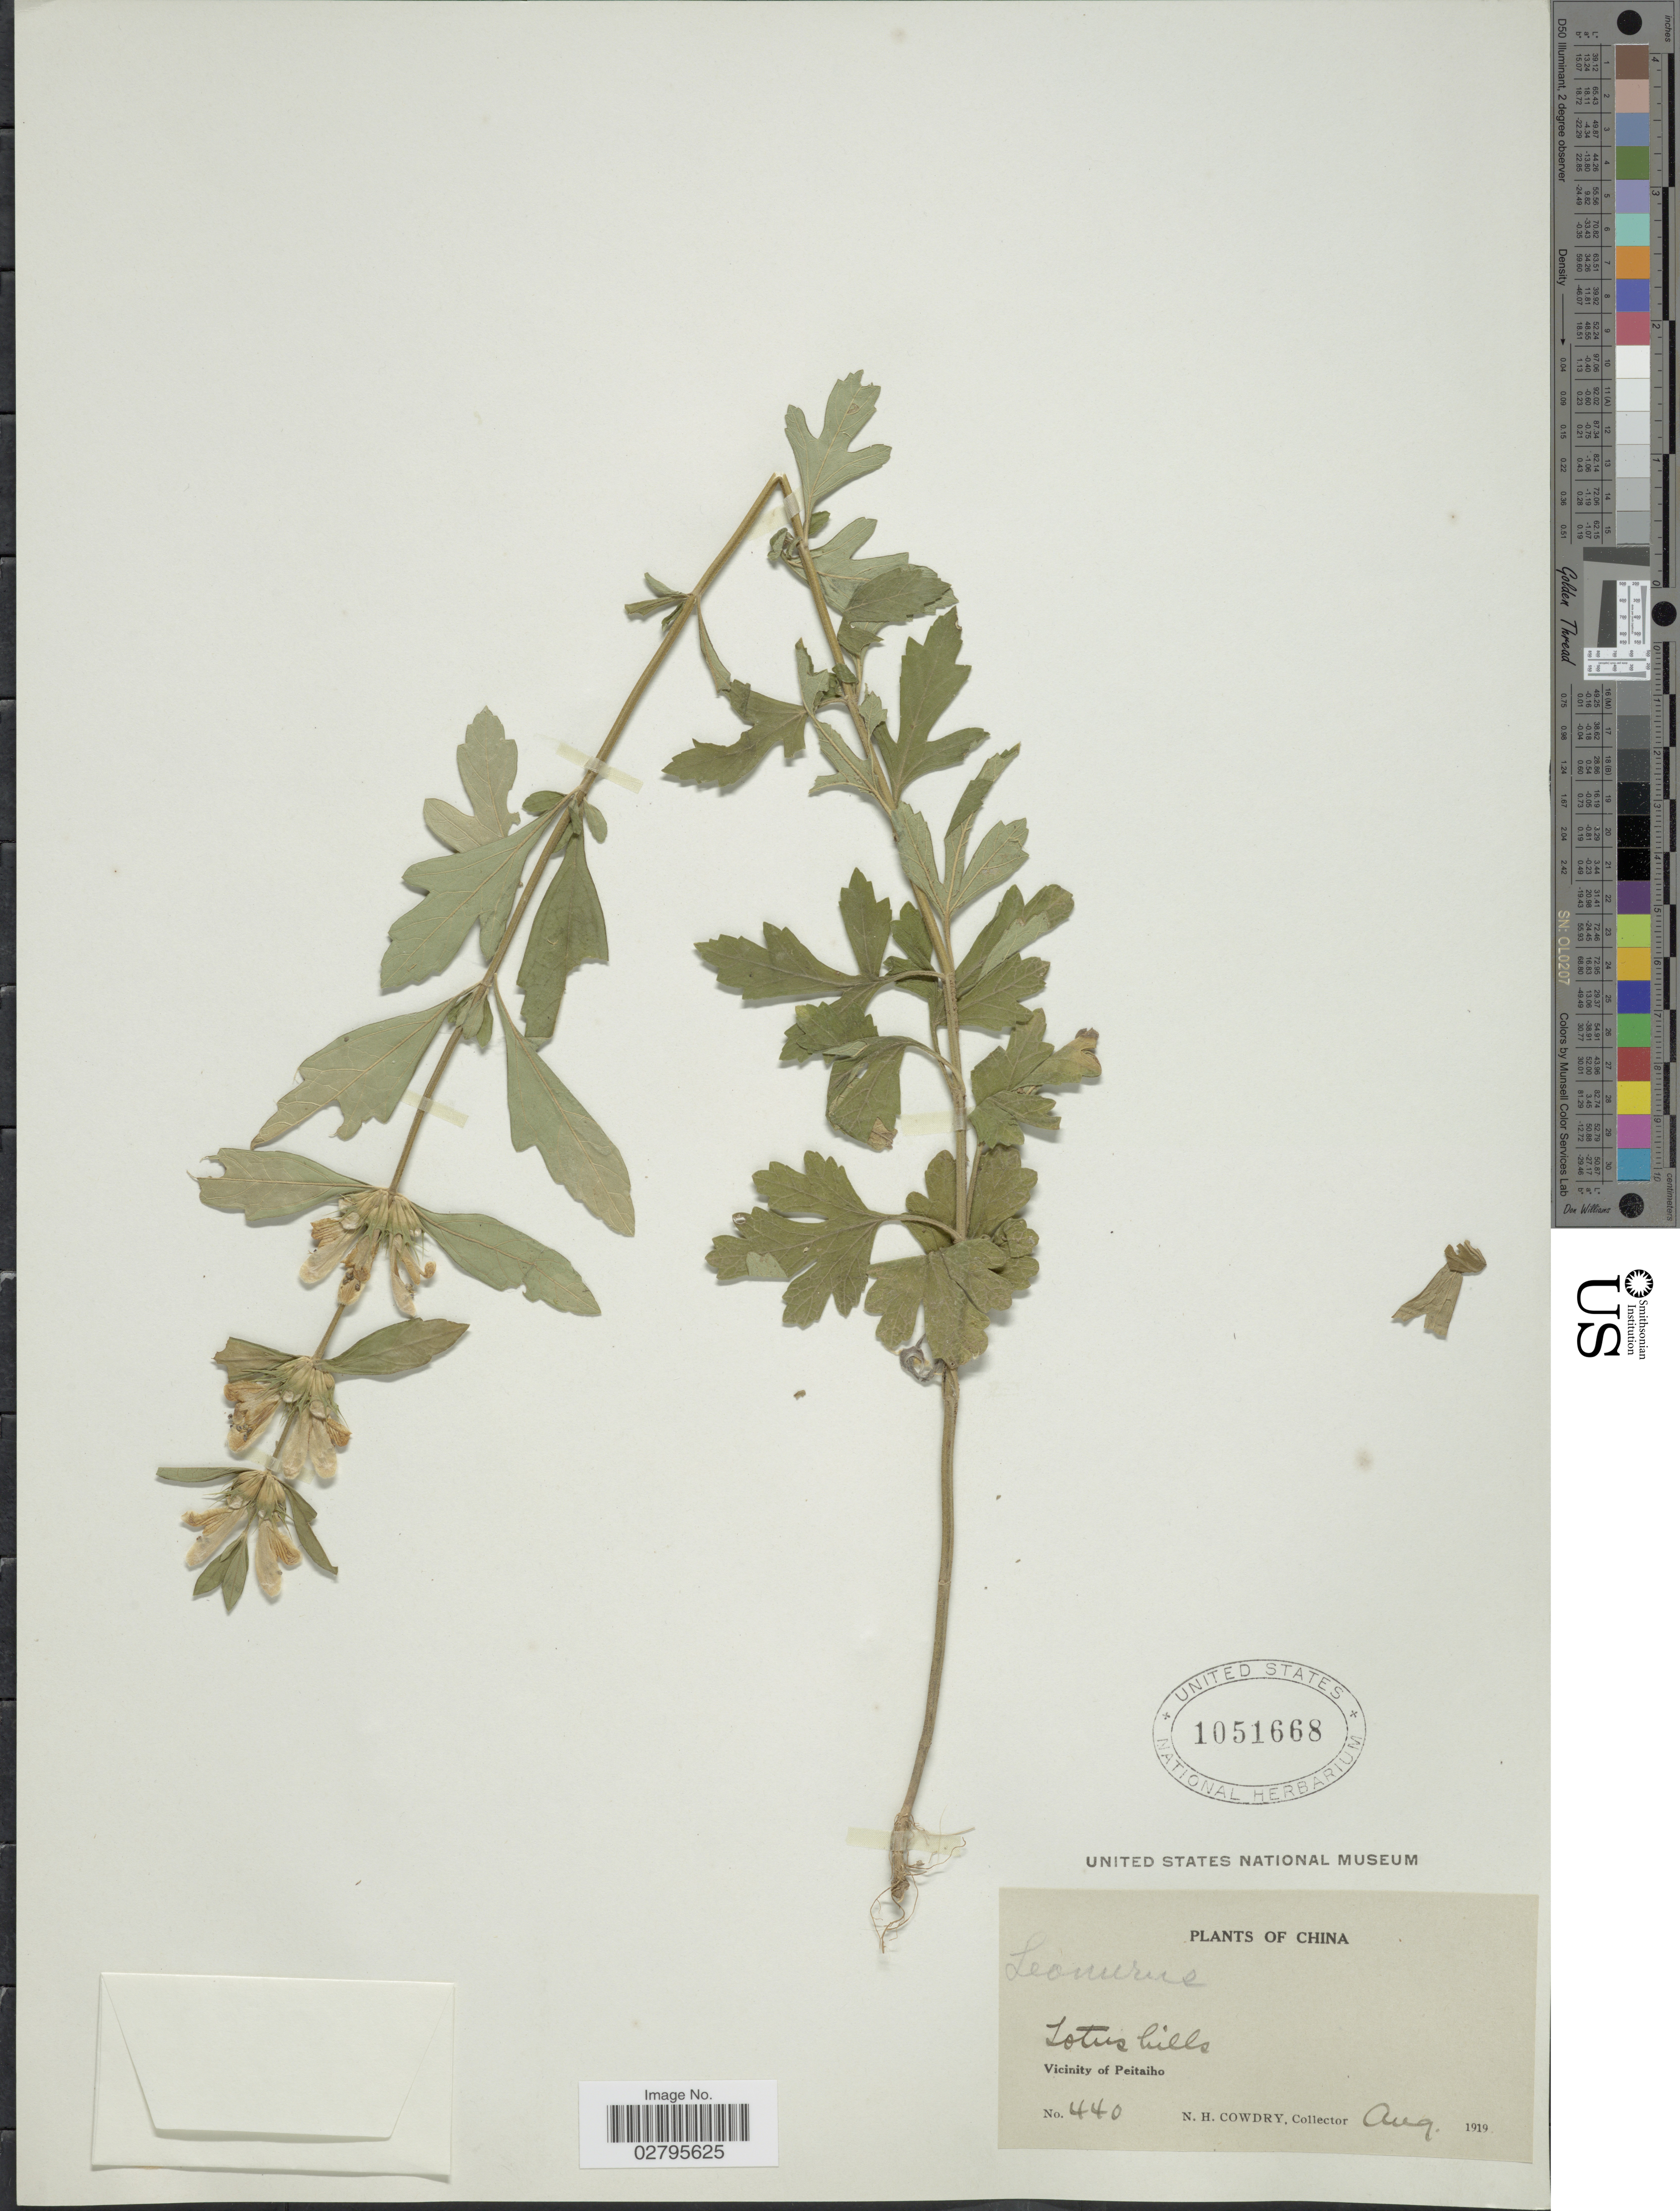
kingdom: Plantae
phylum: Tracheophyta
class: Magnoliopsida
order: Lamiales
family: Lamiaceae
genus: Leonurus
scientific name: Leonurus sp.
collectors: N. H. Cowdry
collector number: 440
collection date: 1919-08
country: China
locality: Lotus hills. Vicinity of Peitaiho.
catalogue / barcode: US 1051668